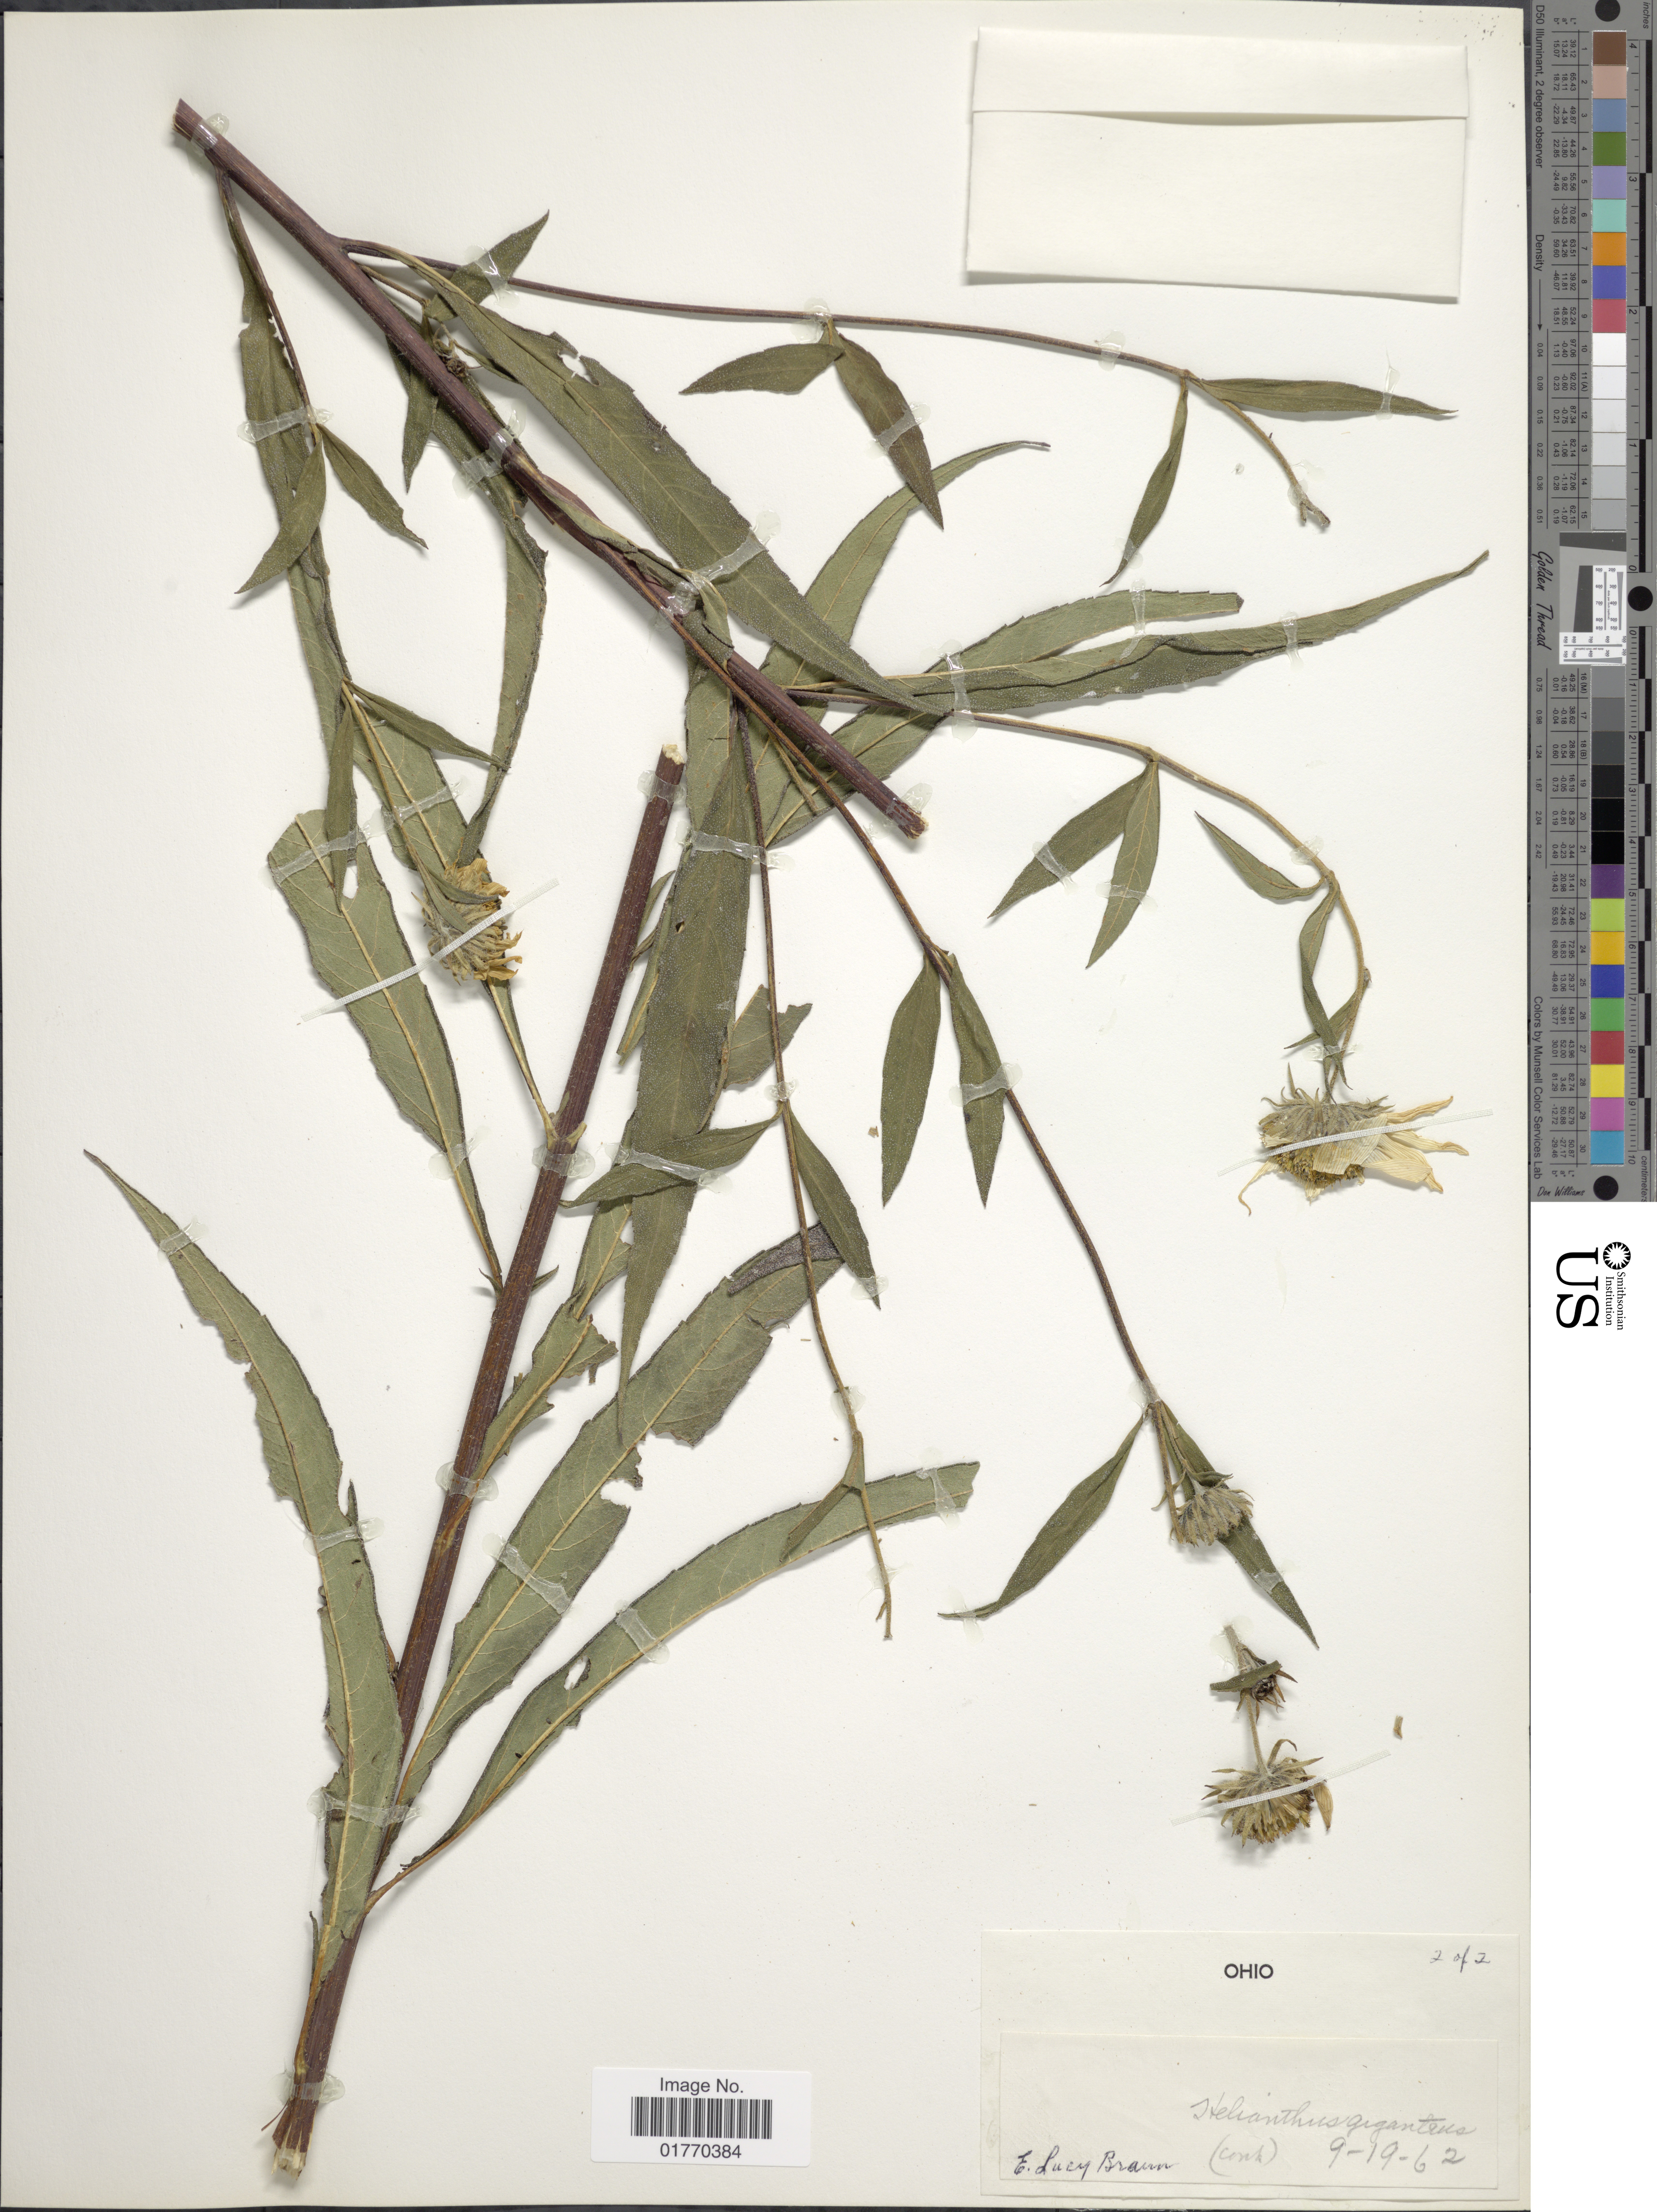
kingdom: Plantae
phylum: Tracheophyta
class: Magnoliopsida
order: Asterales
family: Asteraceae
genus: Helianthus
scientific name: Helianthus giganteus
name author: L.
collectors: E. L. Braun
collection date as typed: Transcribed d/m/y: 19/9/62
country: United States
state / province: Ohio